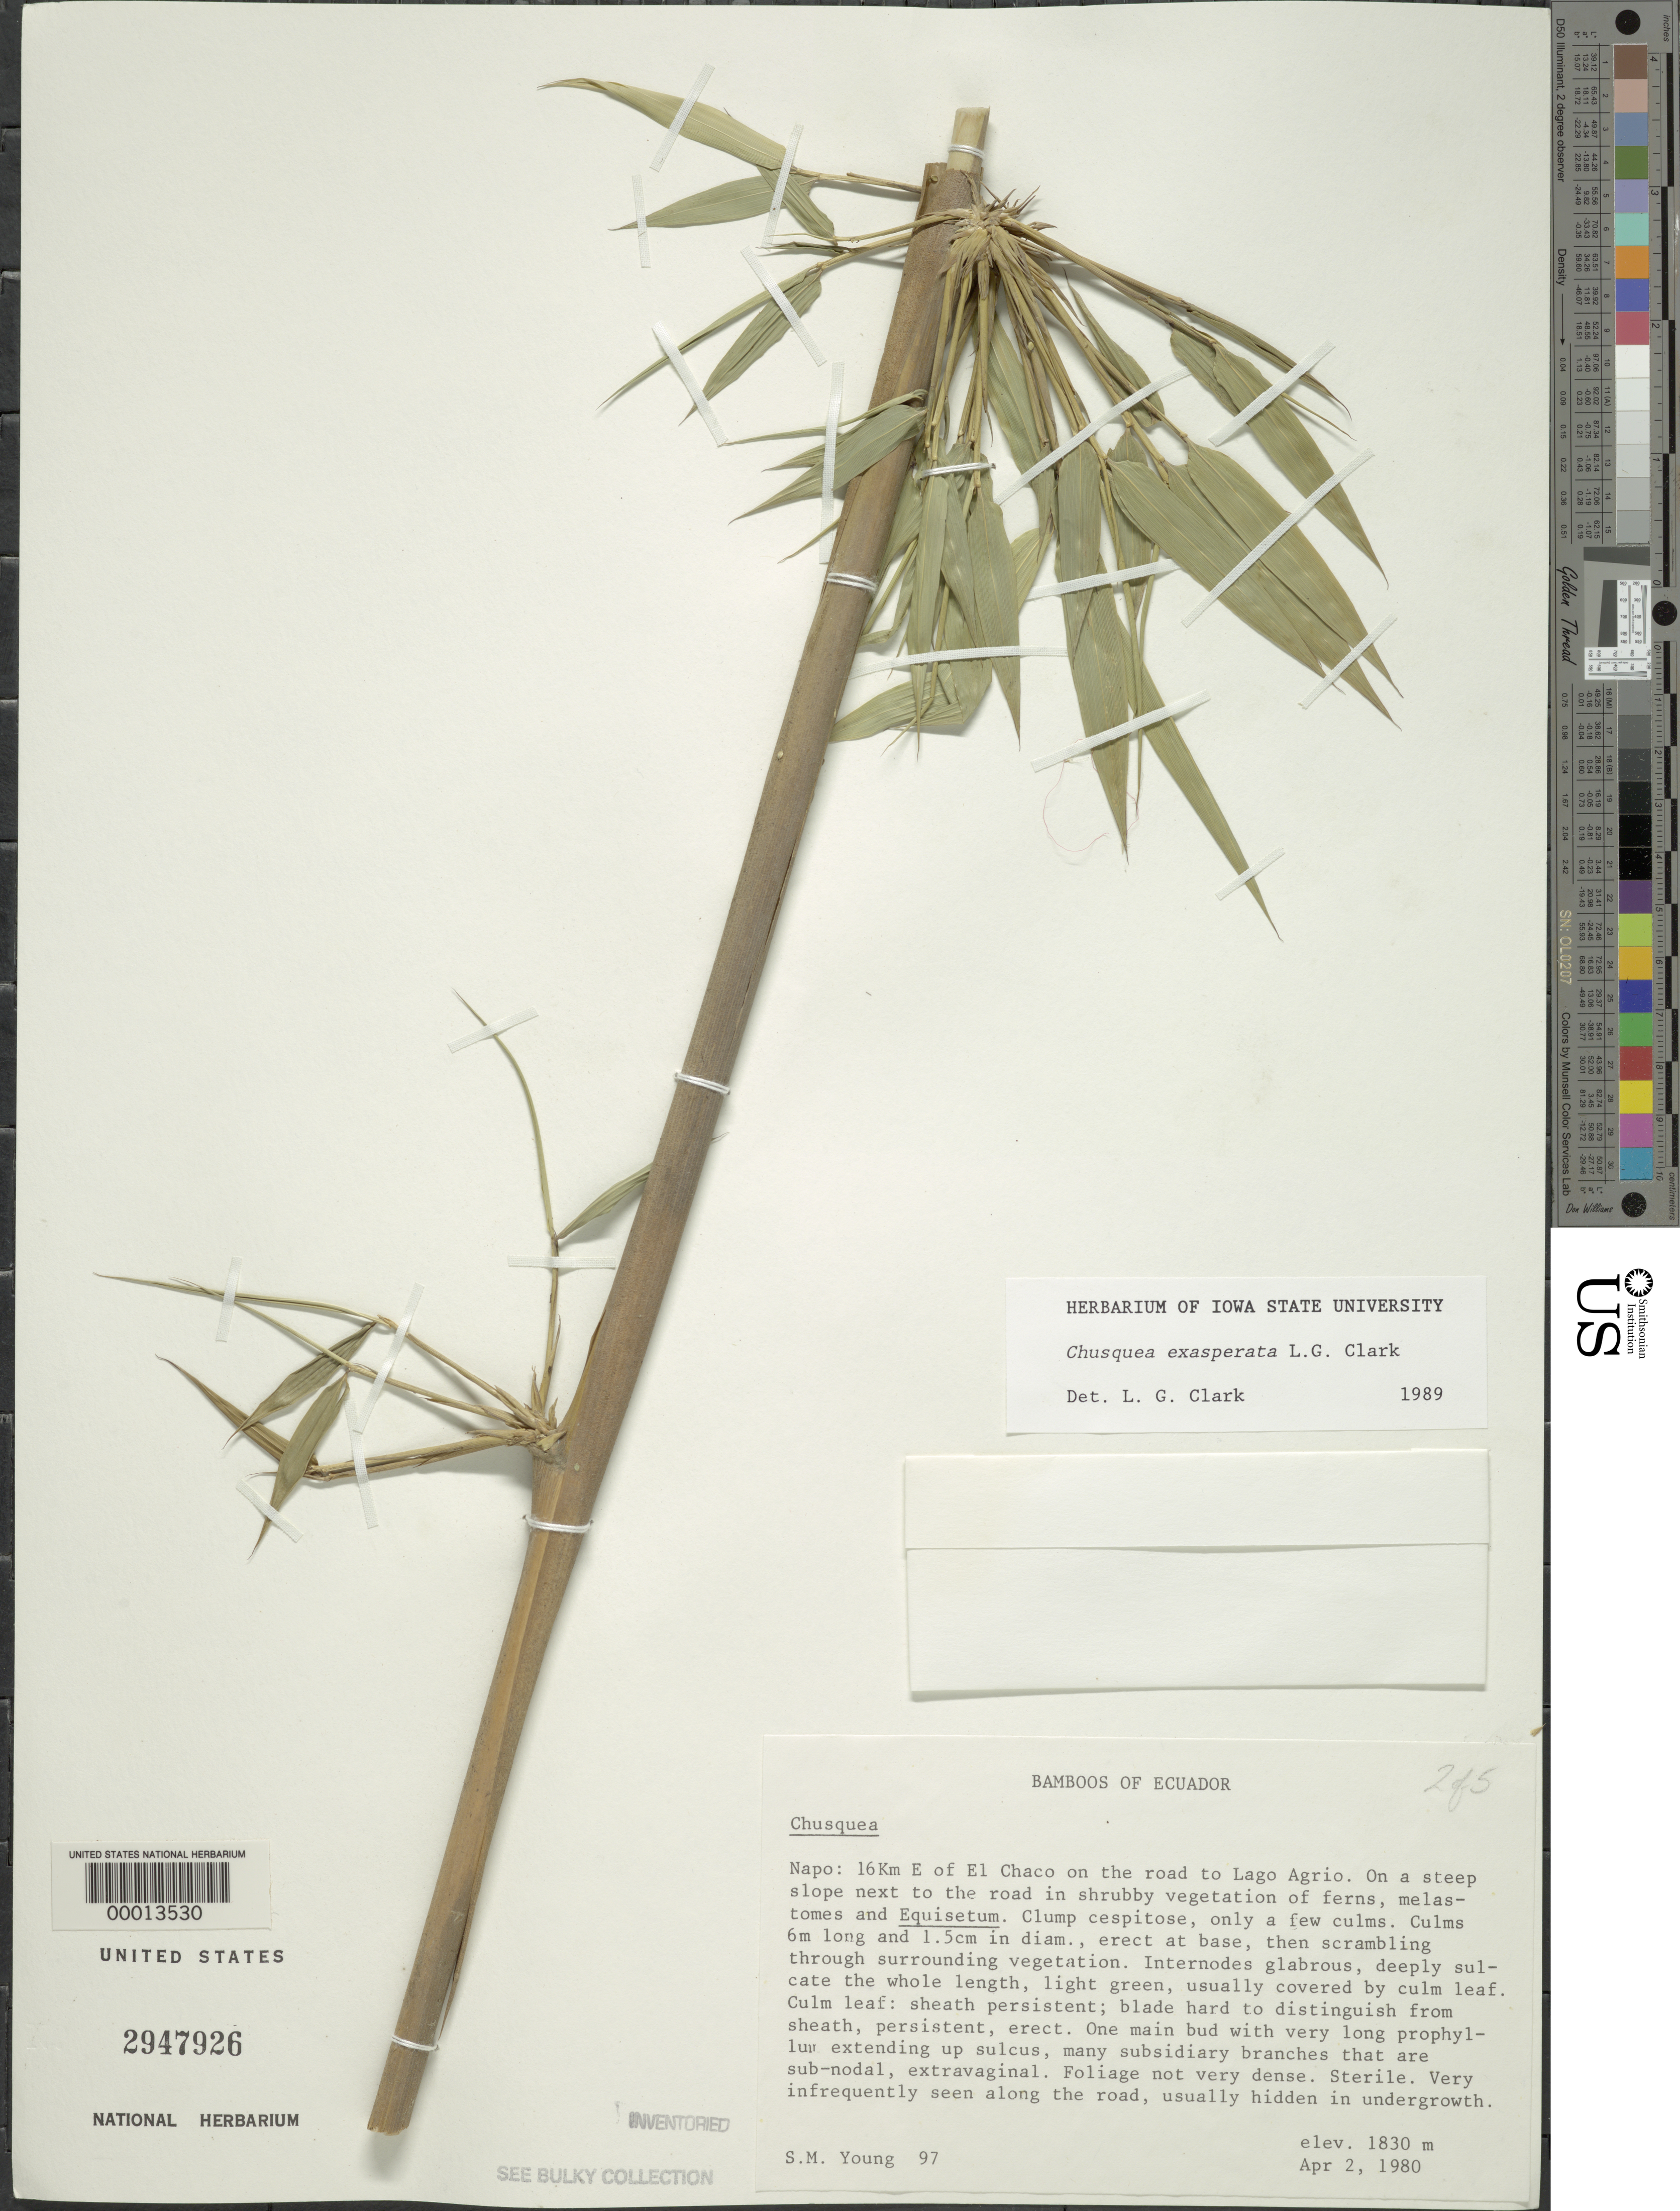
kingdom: Plantae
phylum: Tracheophyta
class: Liliopsida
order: Poales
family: Poaceae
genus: Chusquea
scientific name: Chusquea exasperata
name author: L.G. Clark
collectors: S. Young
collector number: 97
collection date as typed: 02 Apr 1980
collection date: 1980-04-02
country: Ecuador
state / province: Napo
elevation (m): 1830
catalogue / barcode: US 2947926